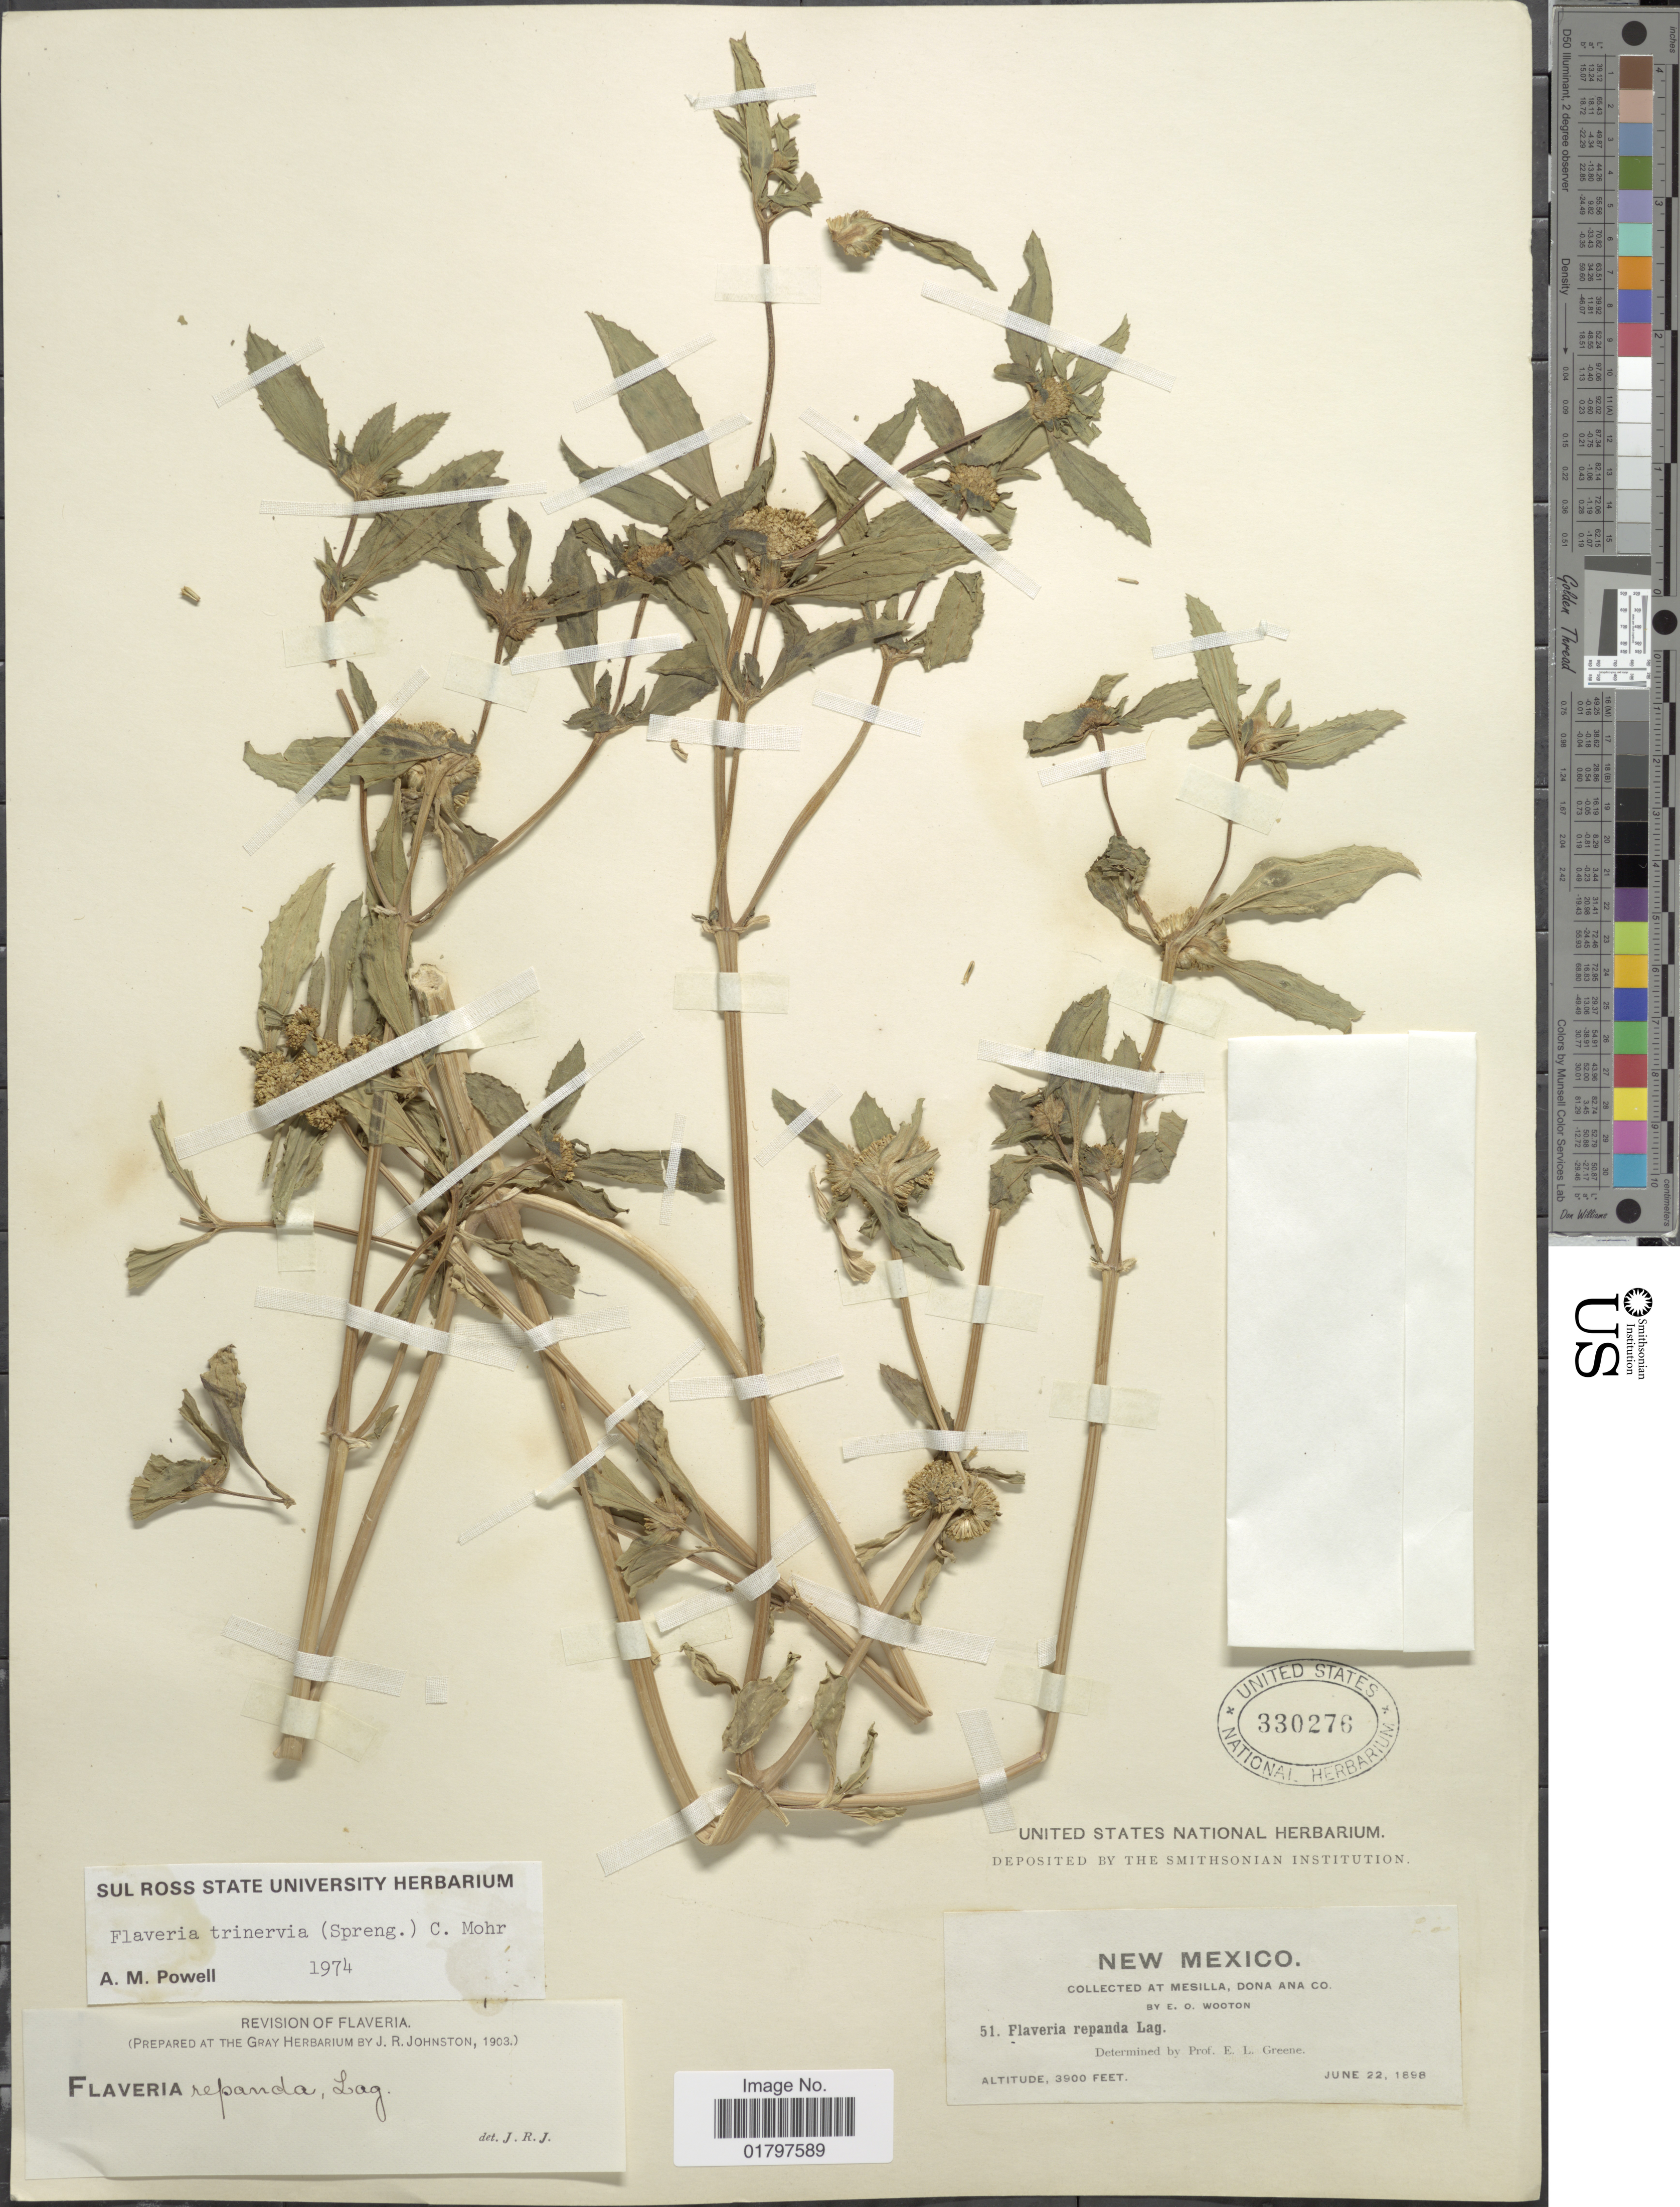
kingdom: Plantae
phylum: Tracheophyta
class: Magnoliopsida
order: Asterales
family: Asteraceae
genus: Flaveria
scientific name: Flaveria trinervia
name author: (Spreng.) C. Mohr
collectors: E. O. Wooton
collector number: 51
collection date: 1898-06-22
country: United States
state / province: New Mexico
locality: At Mesilla, Dona Ana Co.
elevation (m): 1189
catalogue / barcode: US 330276